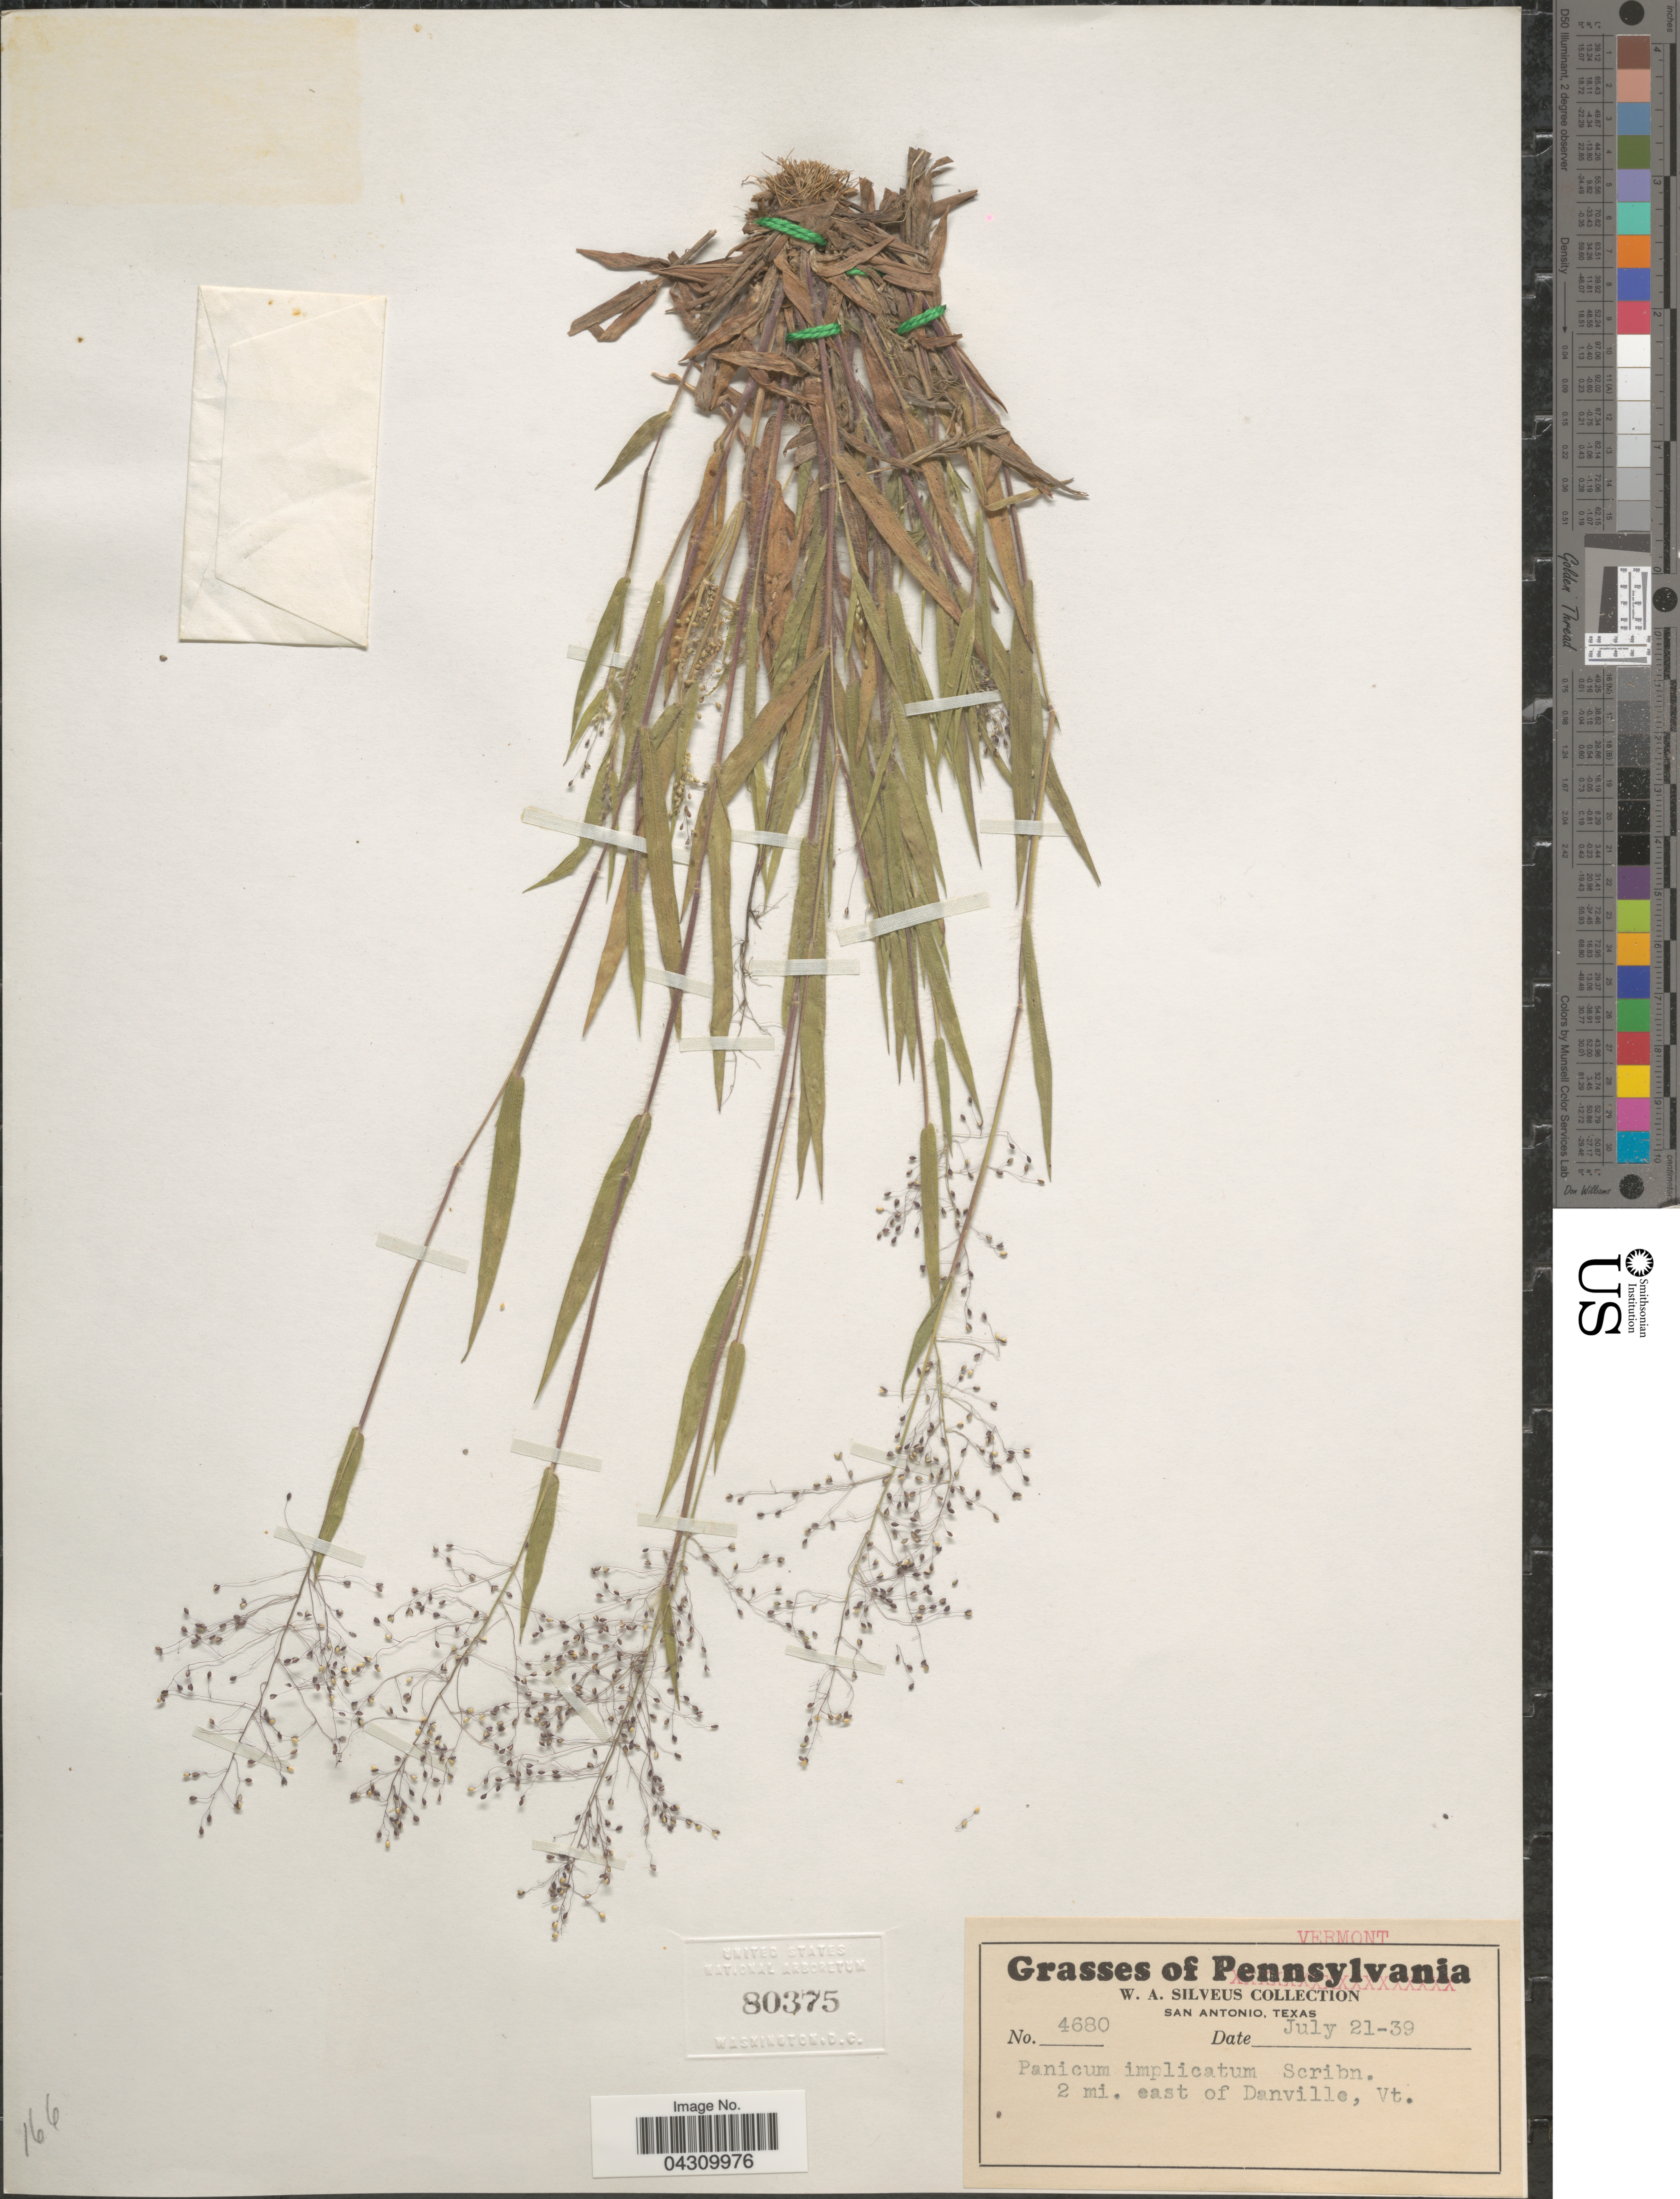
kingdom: Plantae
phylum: Tracheophyta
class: Liliopsida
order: Poales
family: Poaceae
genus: Dichanthelium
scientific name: Dichanthelium acuminatum var. acuminatum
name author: (Sw.) Gould & C.A. Clark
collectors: W. Silveus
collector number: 4680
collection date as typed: Transcribed d/m/y: 21/7/39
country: United States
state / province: Vermont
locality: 2 mi. east of Danville.